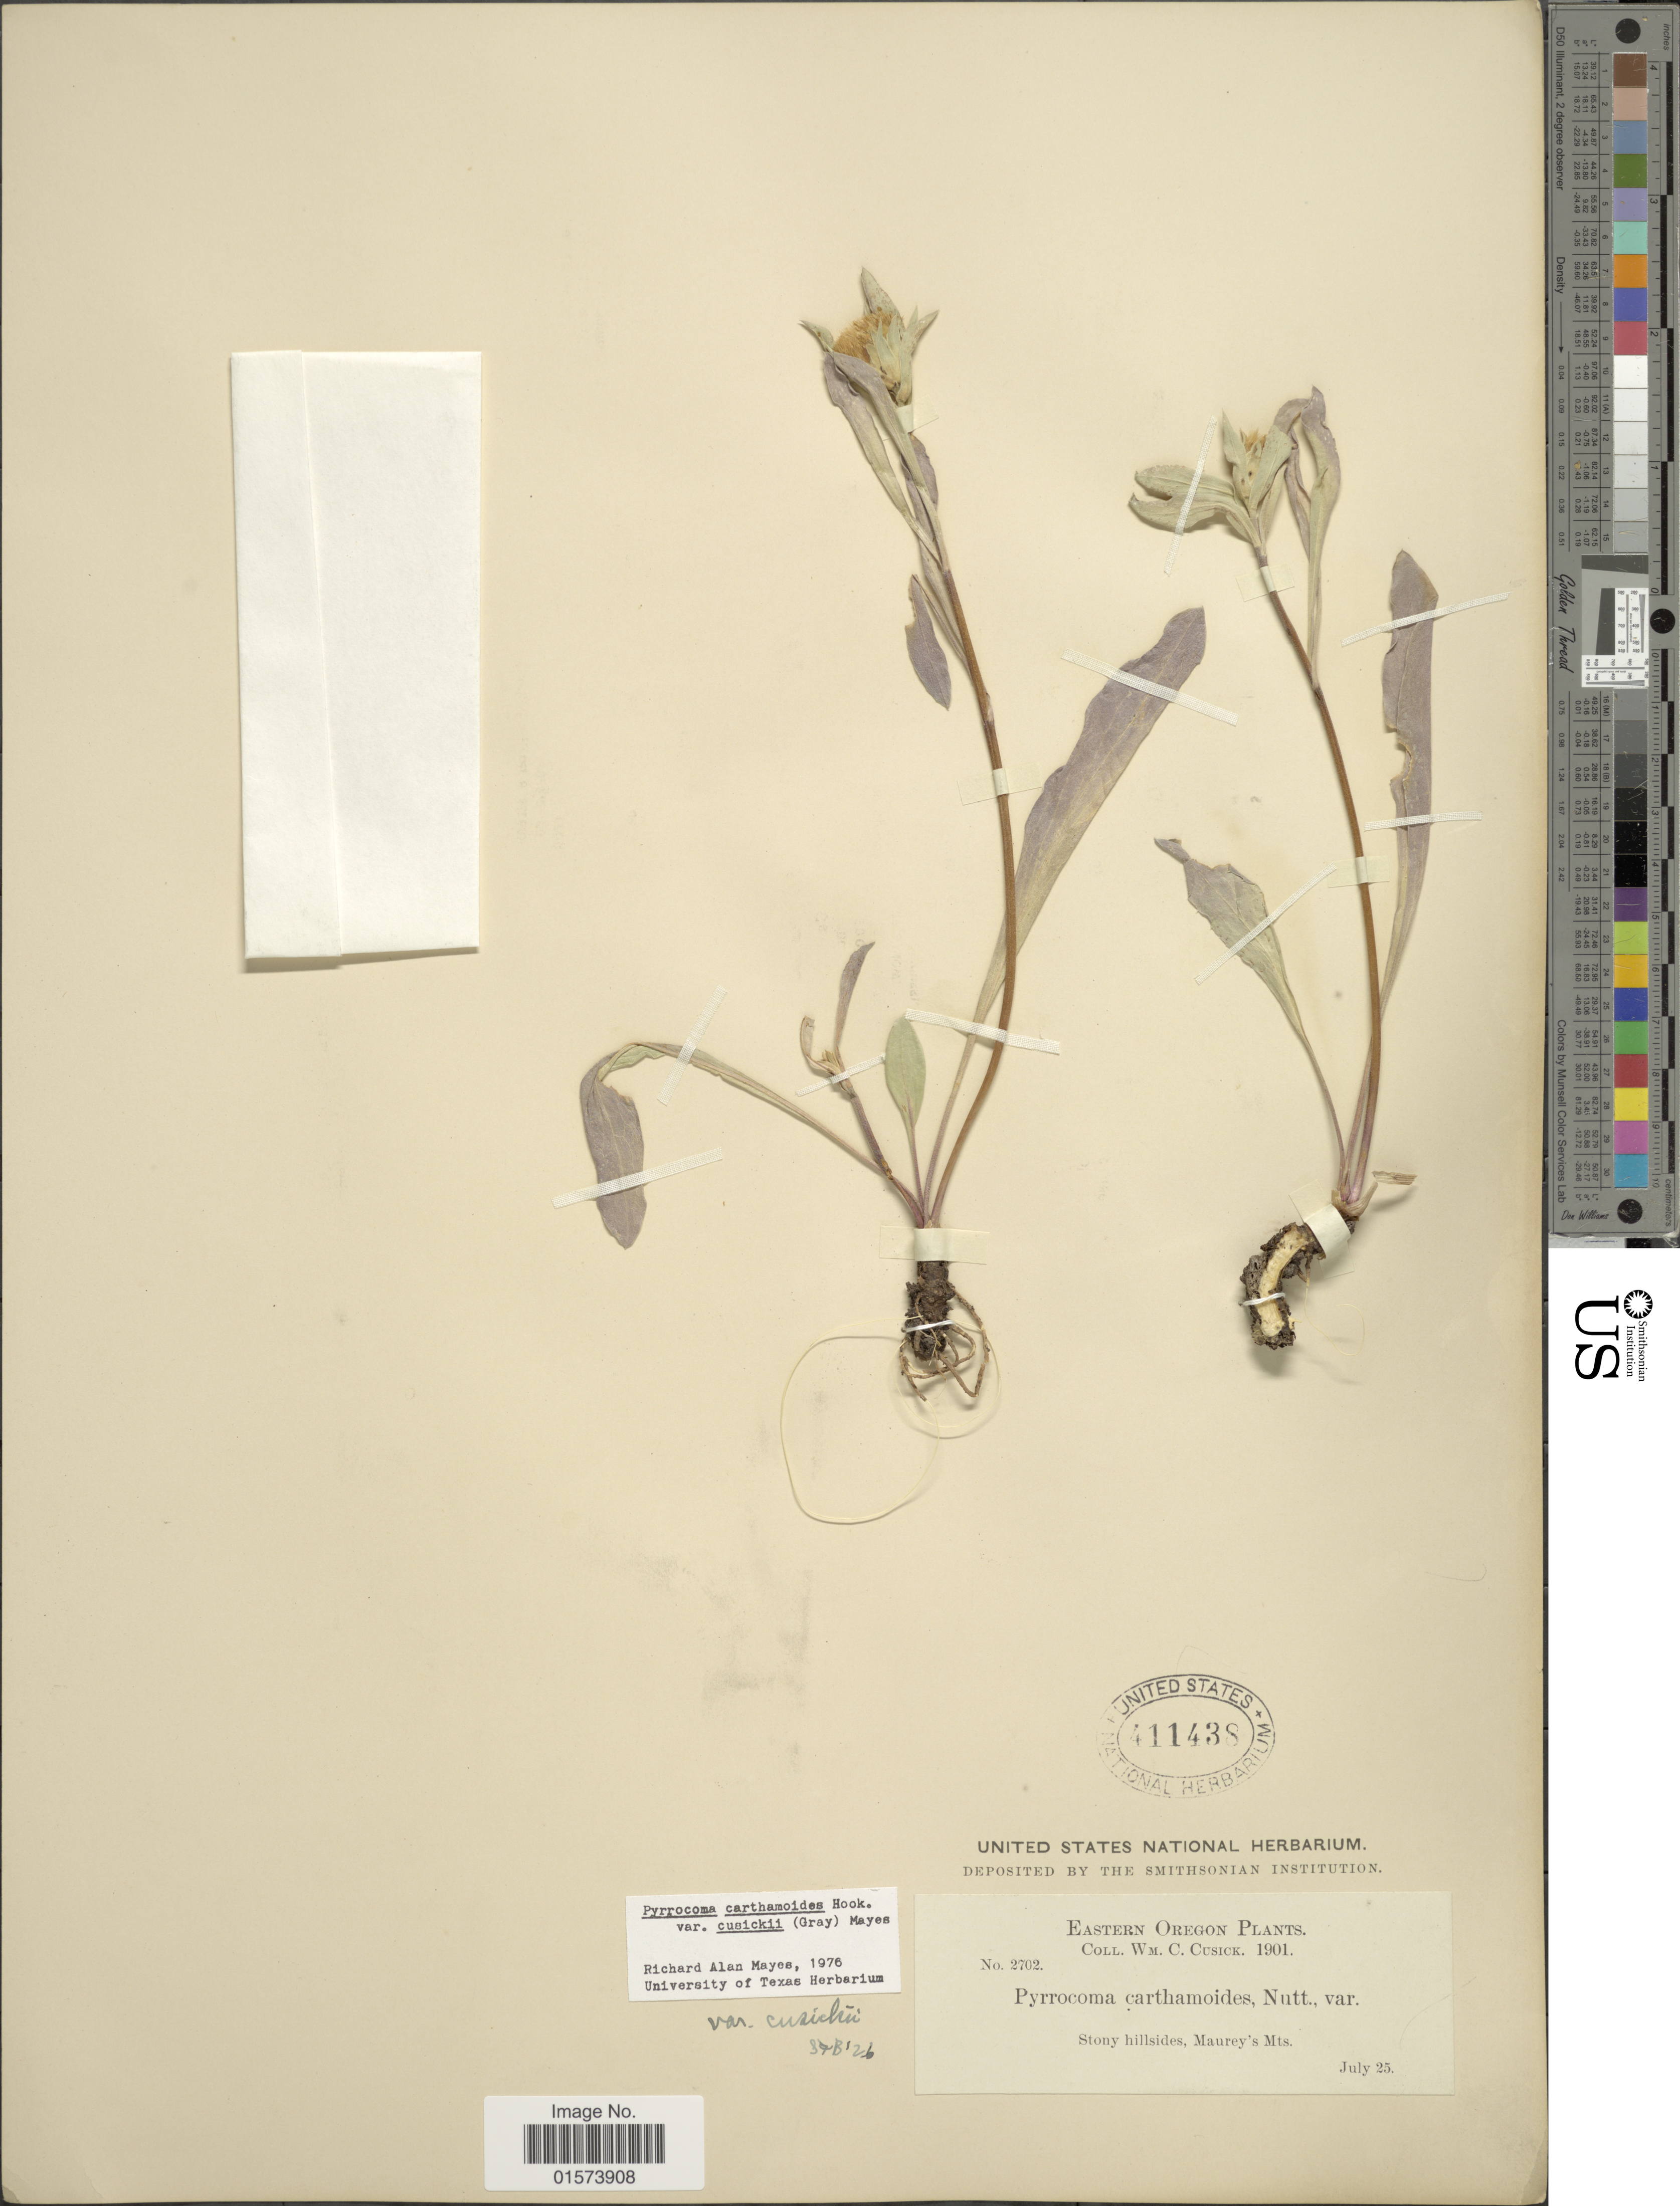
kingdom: Plantae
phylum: Tracheophyta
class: Magnoliopsida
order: Asterales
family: Asteraceae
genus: Pyrrocoma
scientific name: Pyrrocoma carthamoides var. cusickii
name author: (A. Gray) Mayes ex Kartesz & Gandhi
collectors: W. C. Cusick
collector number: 2702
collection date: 1901-07-25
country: United States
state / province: Oregon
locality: Eastern Oregon, Stony hillsides, Maurey's Mts.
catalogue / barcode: US 411438